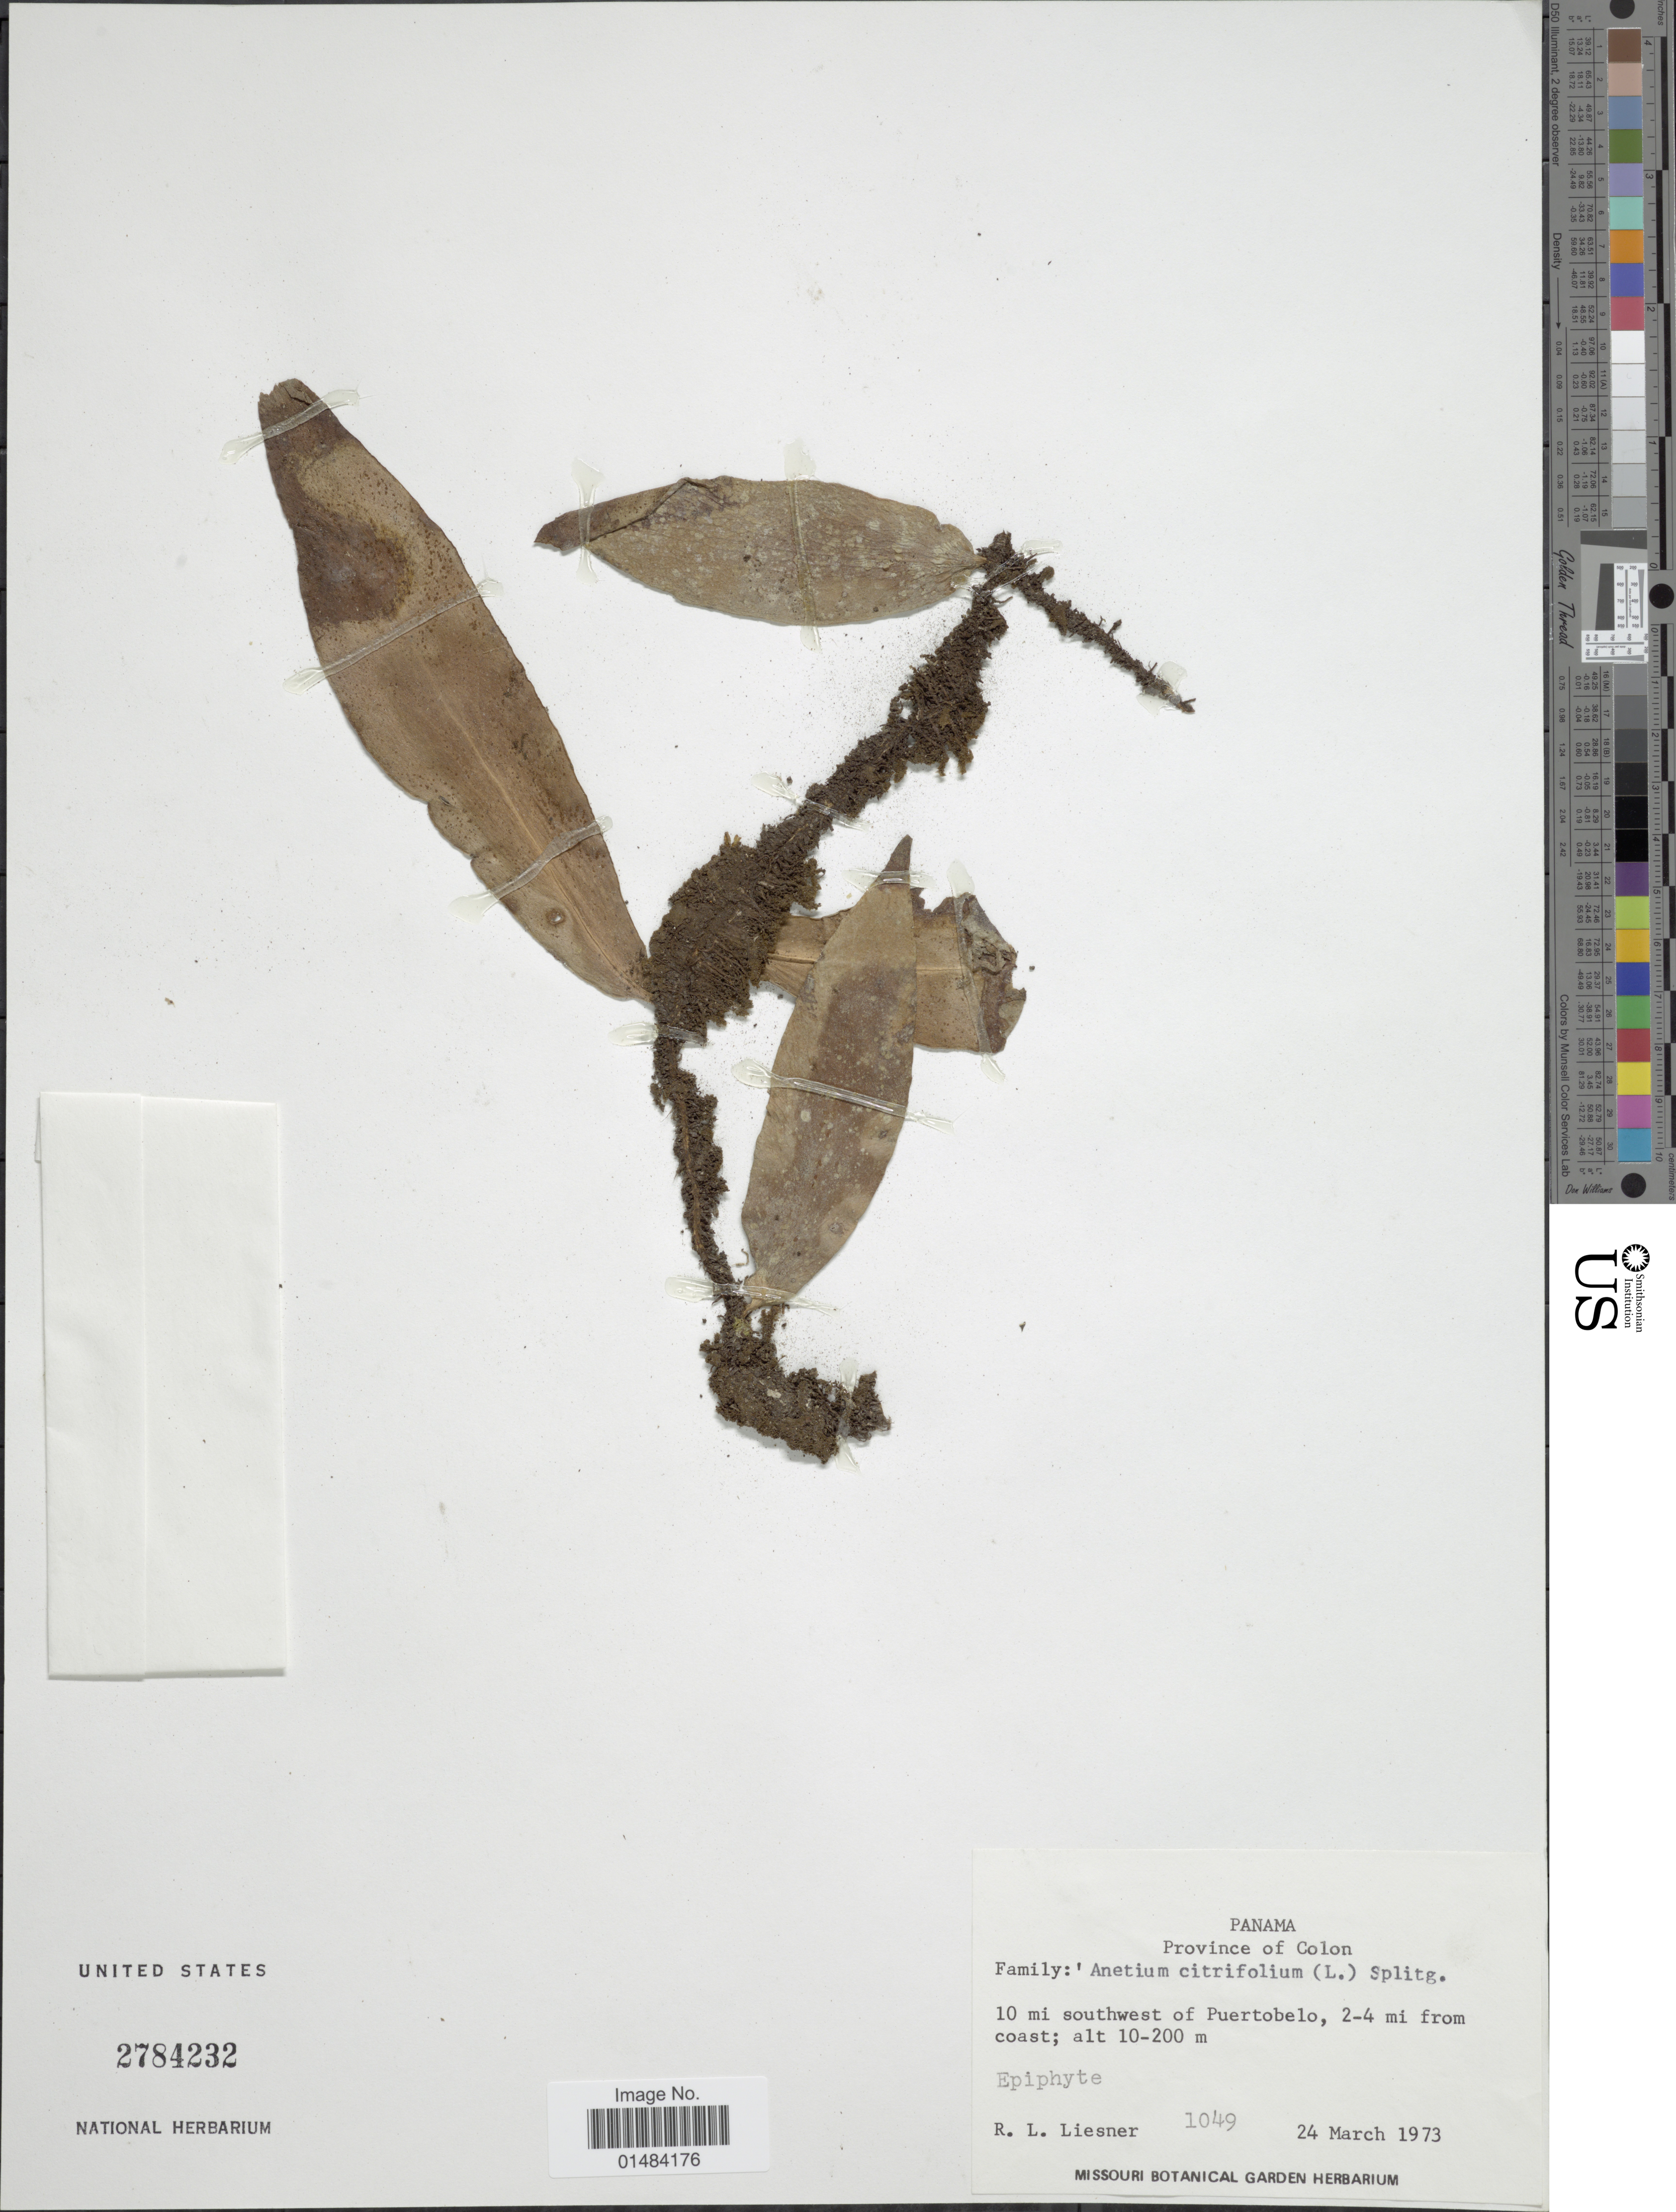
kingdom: Plantae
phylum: Tracheophyta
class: Polypodiopsida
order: Polypodiales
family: Pteridaceae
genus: Anetium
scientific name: Anetium citrifolium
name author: (L.) Splitg.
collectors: R. L. Liesner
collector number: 1049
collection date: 1973-03-24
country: Panama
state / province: Colón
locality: Panama, Province of Colon, 10 mi southwest of Puertobelo, 2-4 mi from coast.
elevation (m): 10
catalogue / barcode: US 2784232